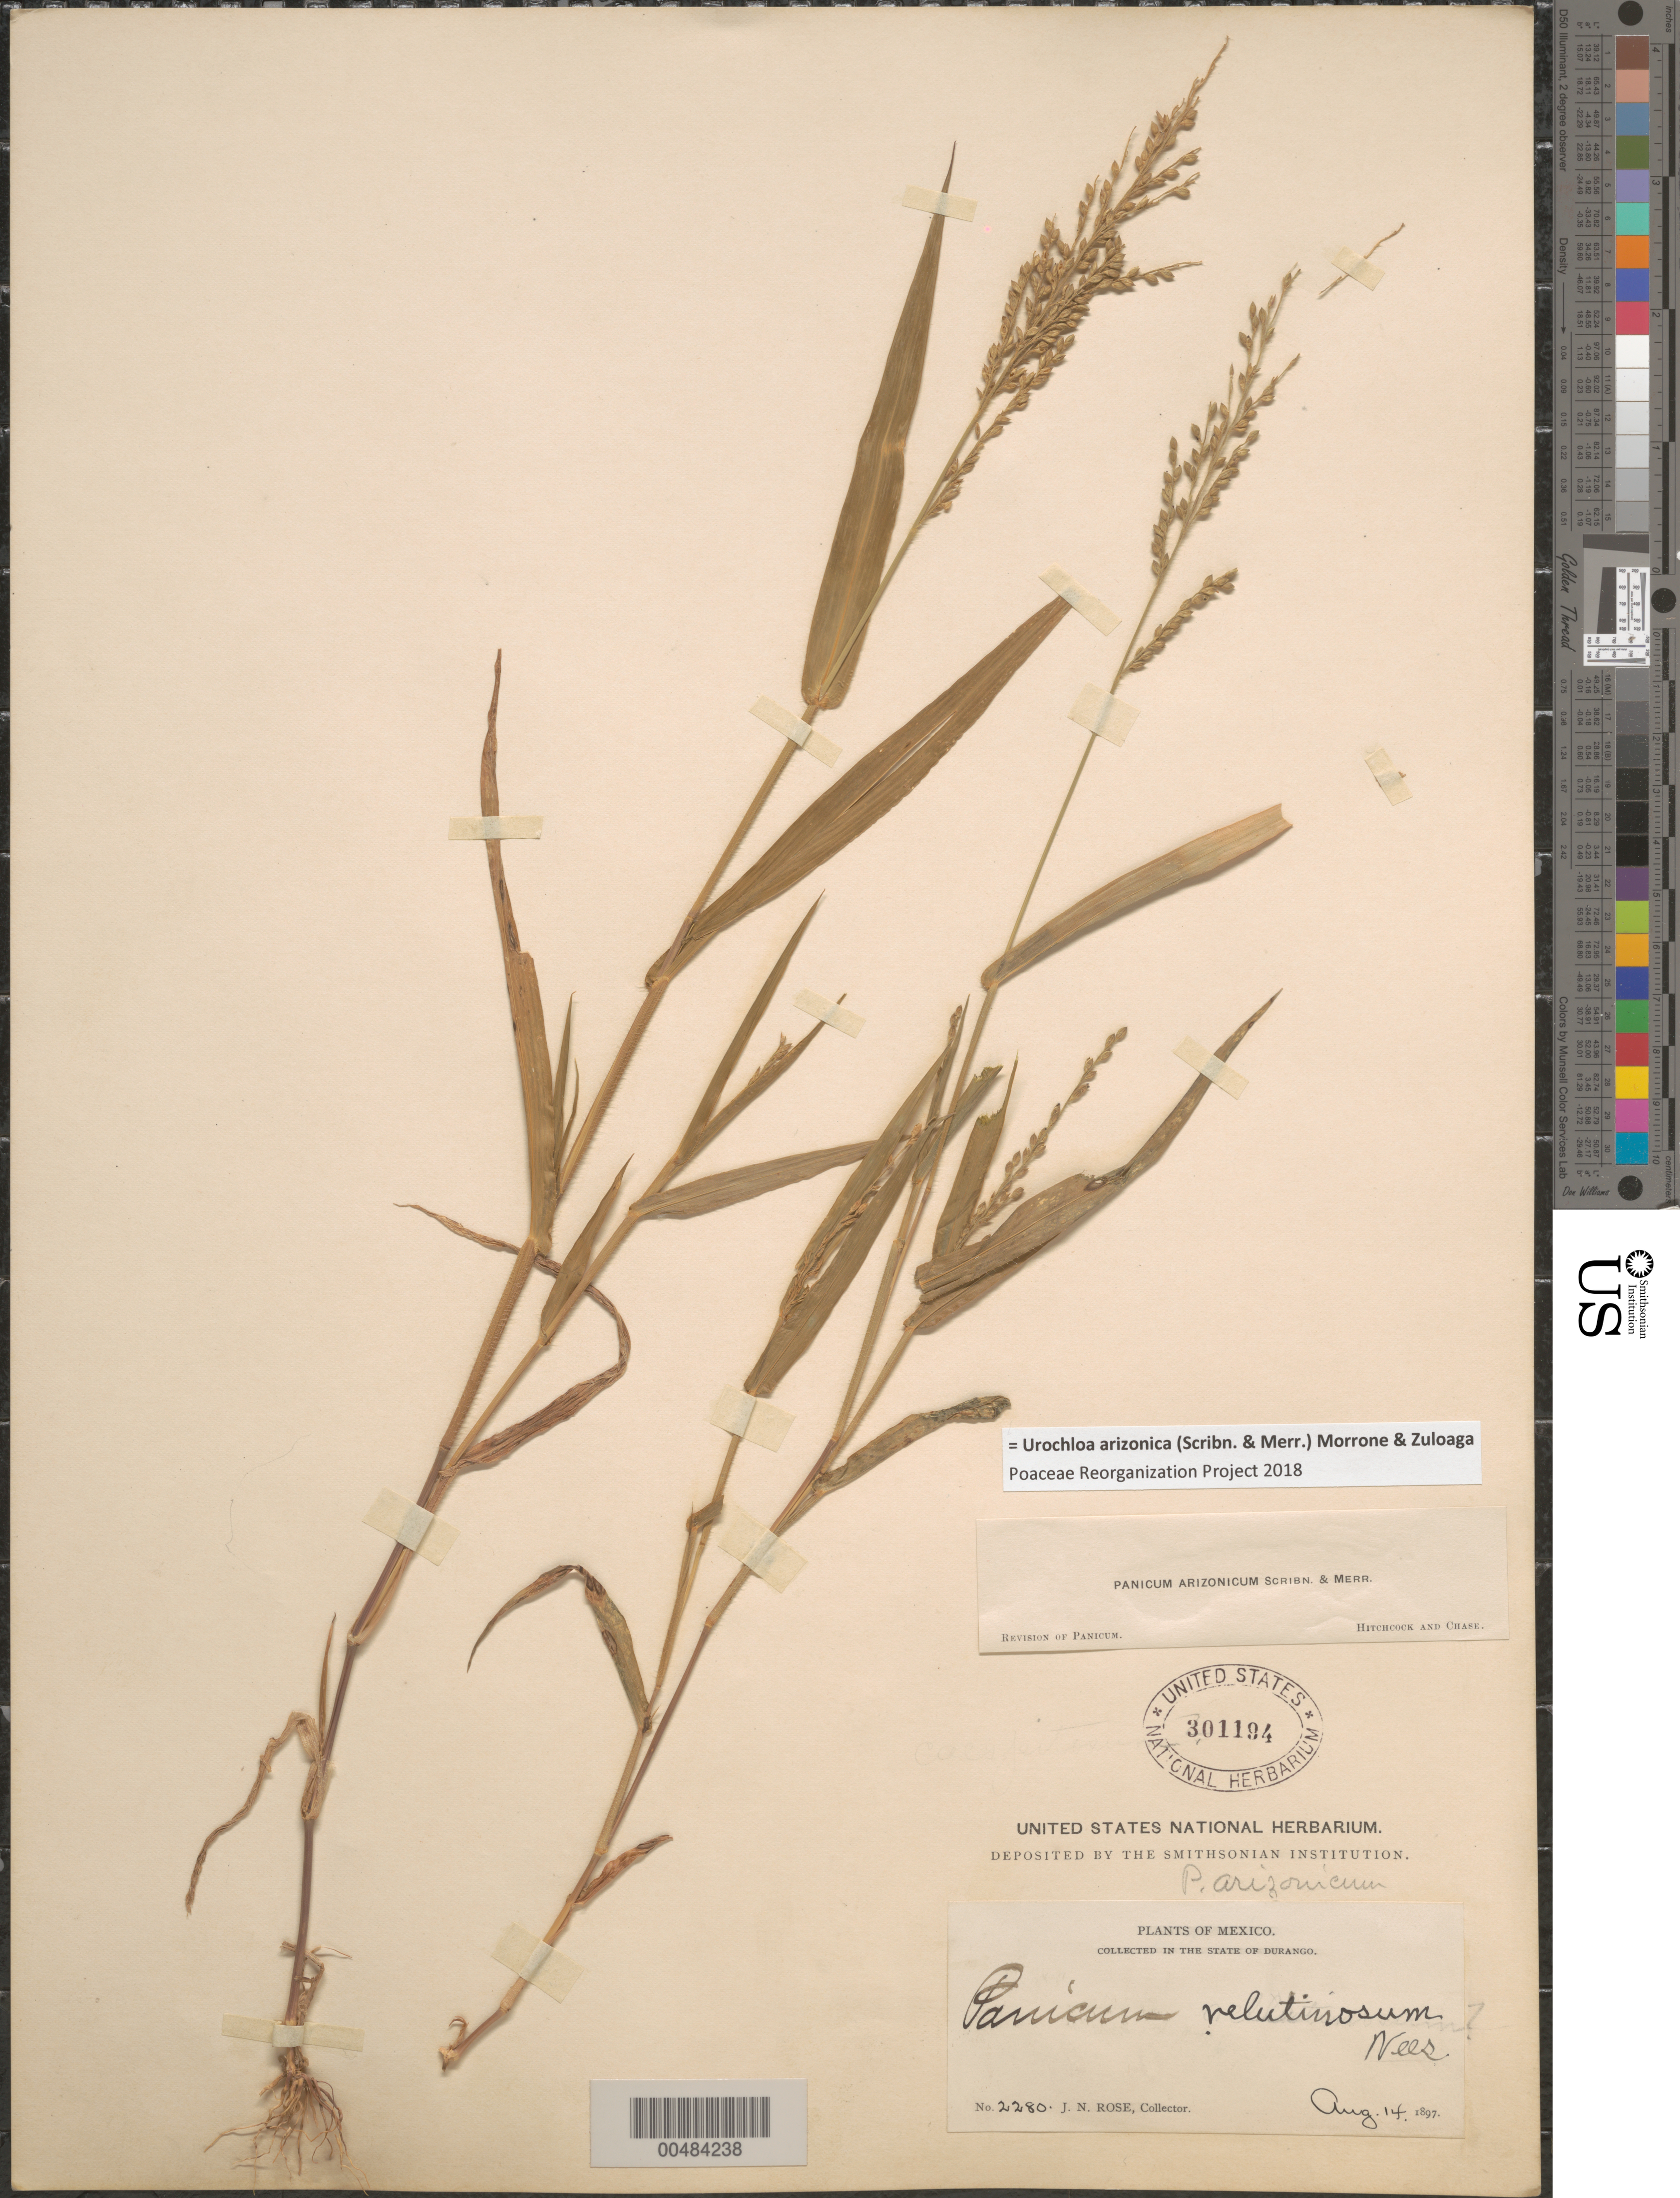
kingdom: Plantae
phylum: Tracheophyta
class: Liliopsida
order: Poales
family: Poaceae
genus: Brachiaria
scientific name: Brachiaria arizonicum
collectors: J. N. Rose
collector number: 2280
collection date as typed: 14 Aug 1897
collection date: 1897-08-14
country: Mexico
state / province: Durango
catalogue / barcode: US 301194